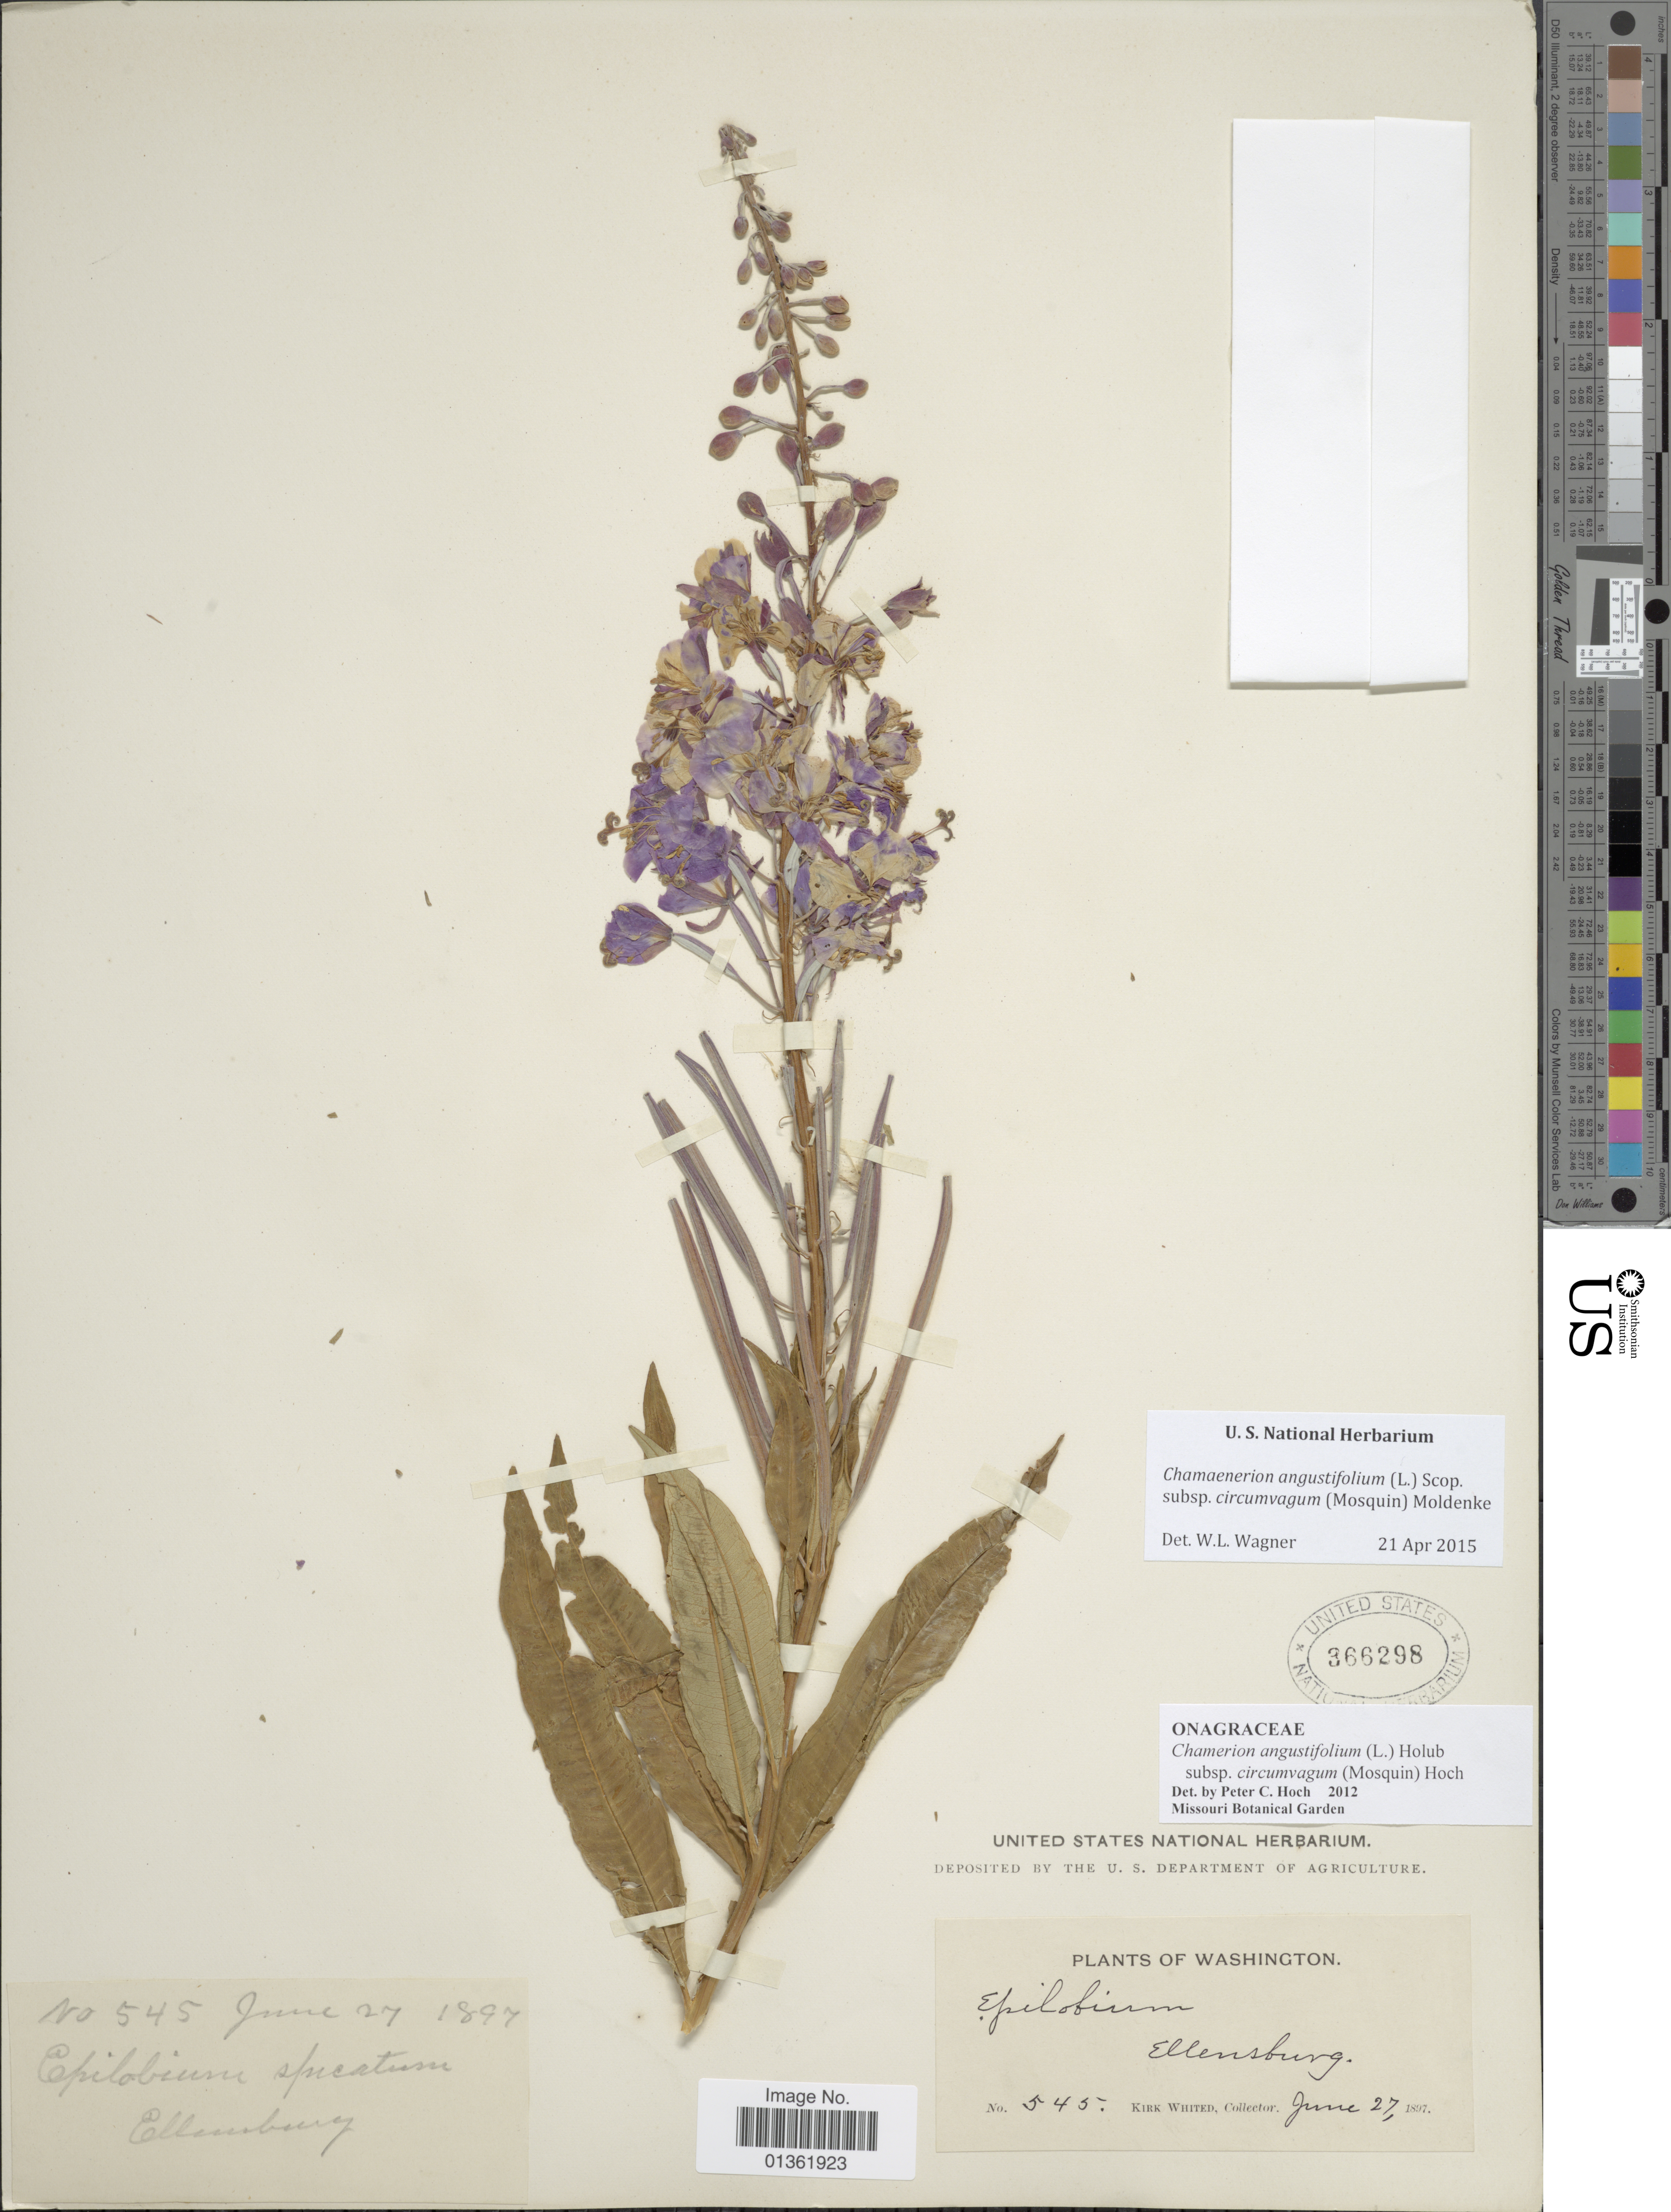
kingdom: Plantae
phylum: Tracheophyta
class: Magnoliopsida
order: Myrtales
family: Onagraceae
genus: Chamaenerion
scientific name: Chamaenerion angustifolium subsp. circumvagum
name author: (Mosquin) Moldenke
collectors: K. Whited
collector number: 545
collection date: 1897-06-27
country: United States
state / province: Washington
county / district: Kittitas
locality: Ellensburg.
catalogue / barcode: US 366298